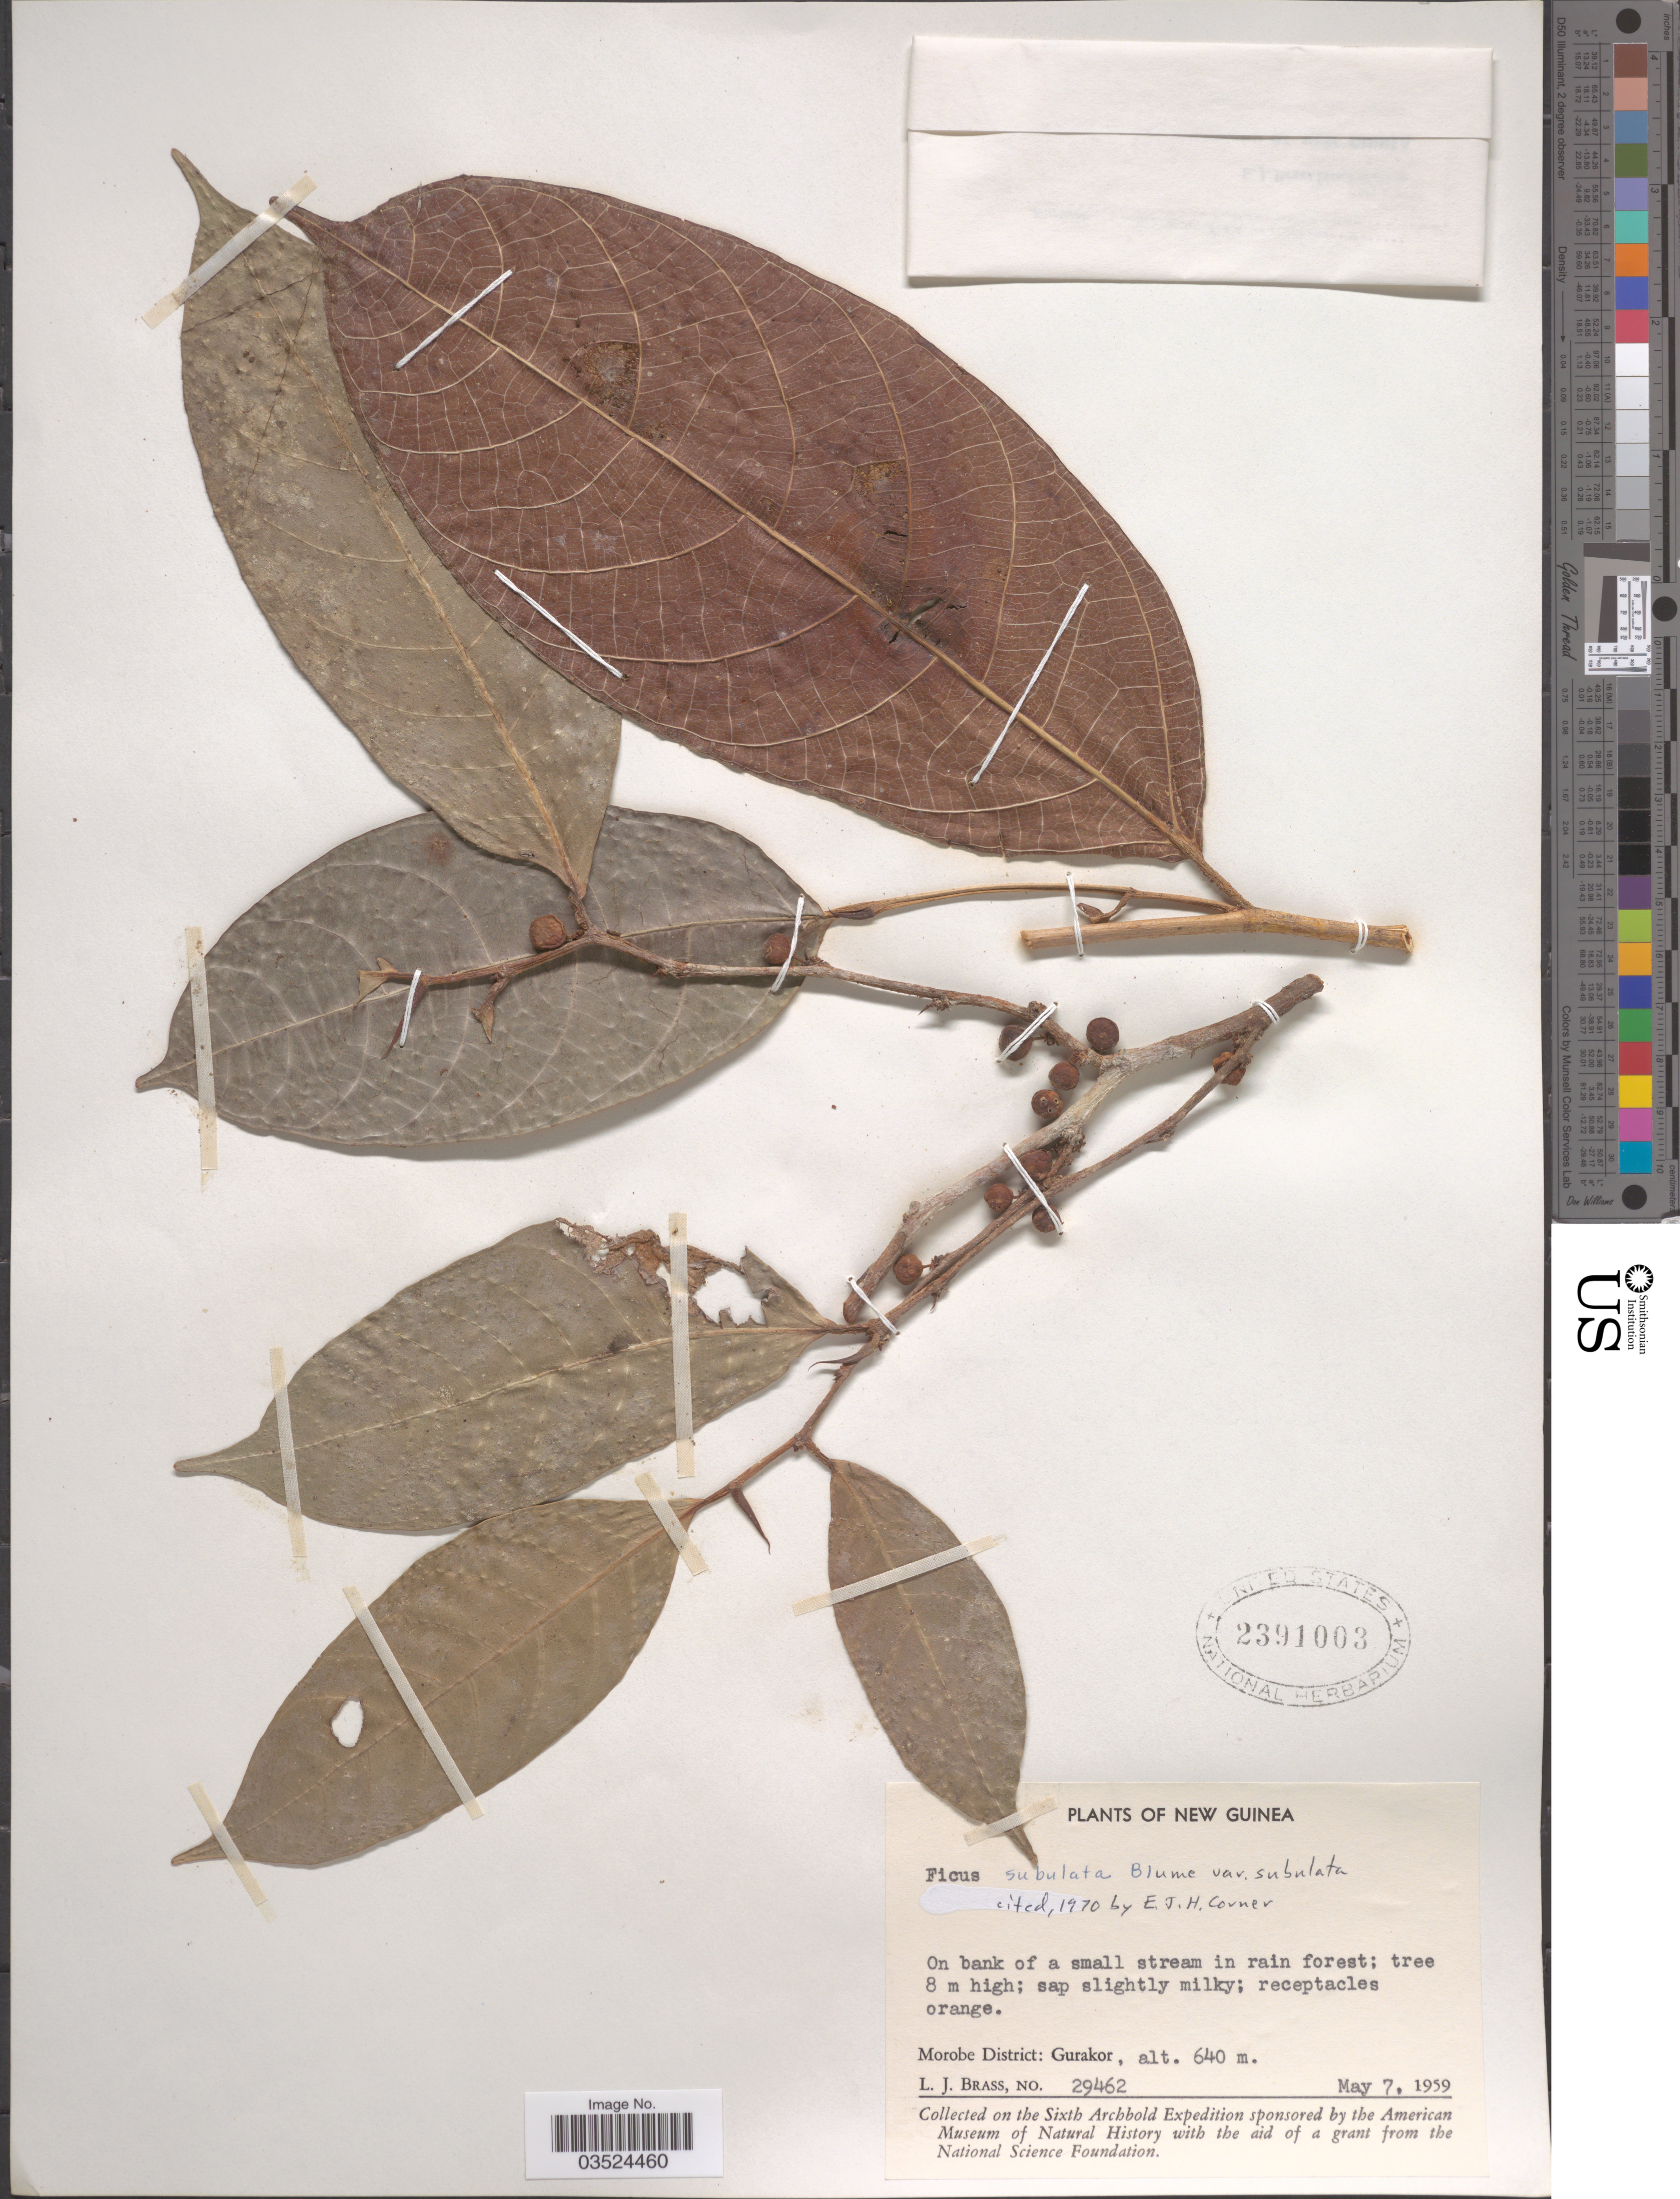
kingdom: Plantae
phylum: Tracheophyta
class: Magnoliopsida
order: Rosales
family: Moraceae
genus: Ficus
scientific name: Ficus subulata var. subulata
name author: Blume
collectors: L. J. Brass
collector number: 29462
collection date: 1959-05-07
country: Papua New Guinea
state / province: Morobe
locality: New Guinea. Morobe District: Gurakor.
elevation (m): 640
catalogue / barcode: US 2391003